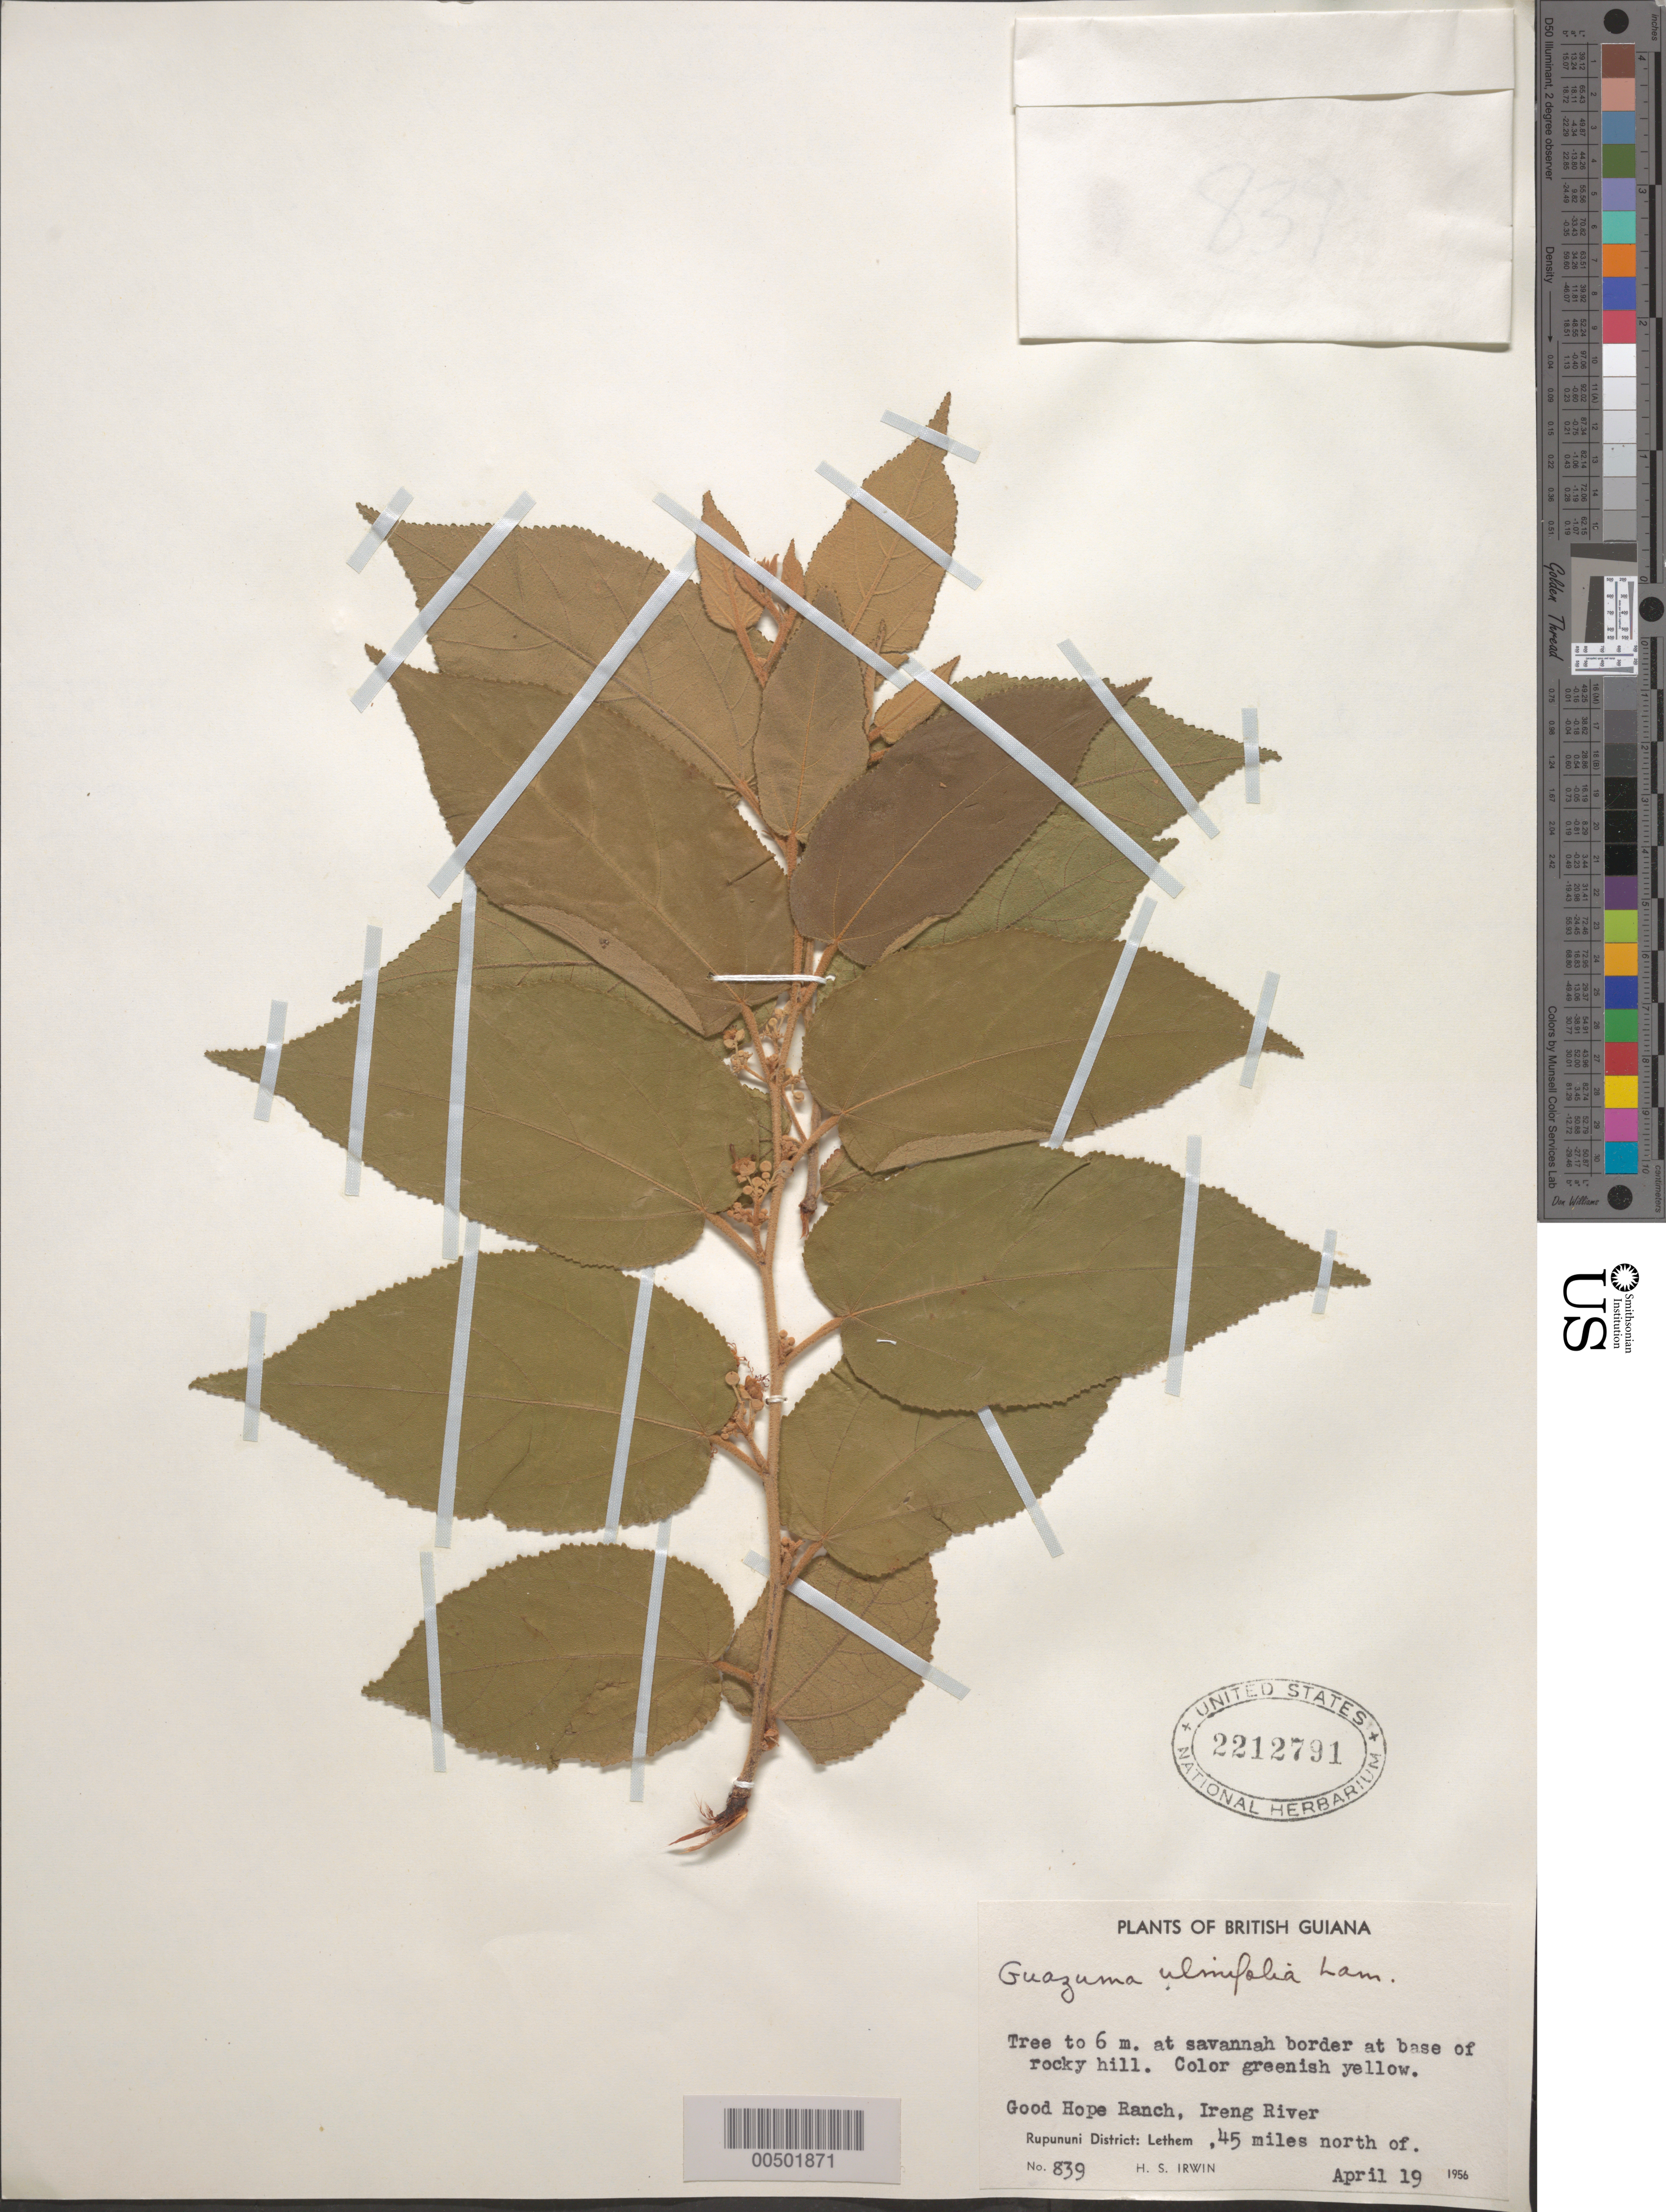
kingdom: Plantae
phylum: Tracheophyta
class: Magnoliopsida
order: Malvales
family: Malvaceae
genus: Guazuma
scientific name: Guazuma ulmifolia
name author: Lam.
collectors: H. Irwin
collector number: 839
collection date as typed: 19 Apr 1956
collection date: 1956-04-19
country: Guyana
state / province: U. Takutu-U. Essequibo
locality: Lethem, 45 mi. N of, Good Hope Ranch, Ireng River. [In former Rupununi Region.]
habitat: Savannah border at base of rocky hill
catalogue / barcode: US 2212791